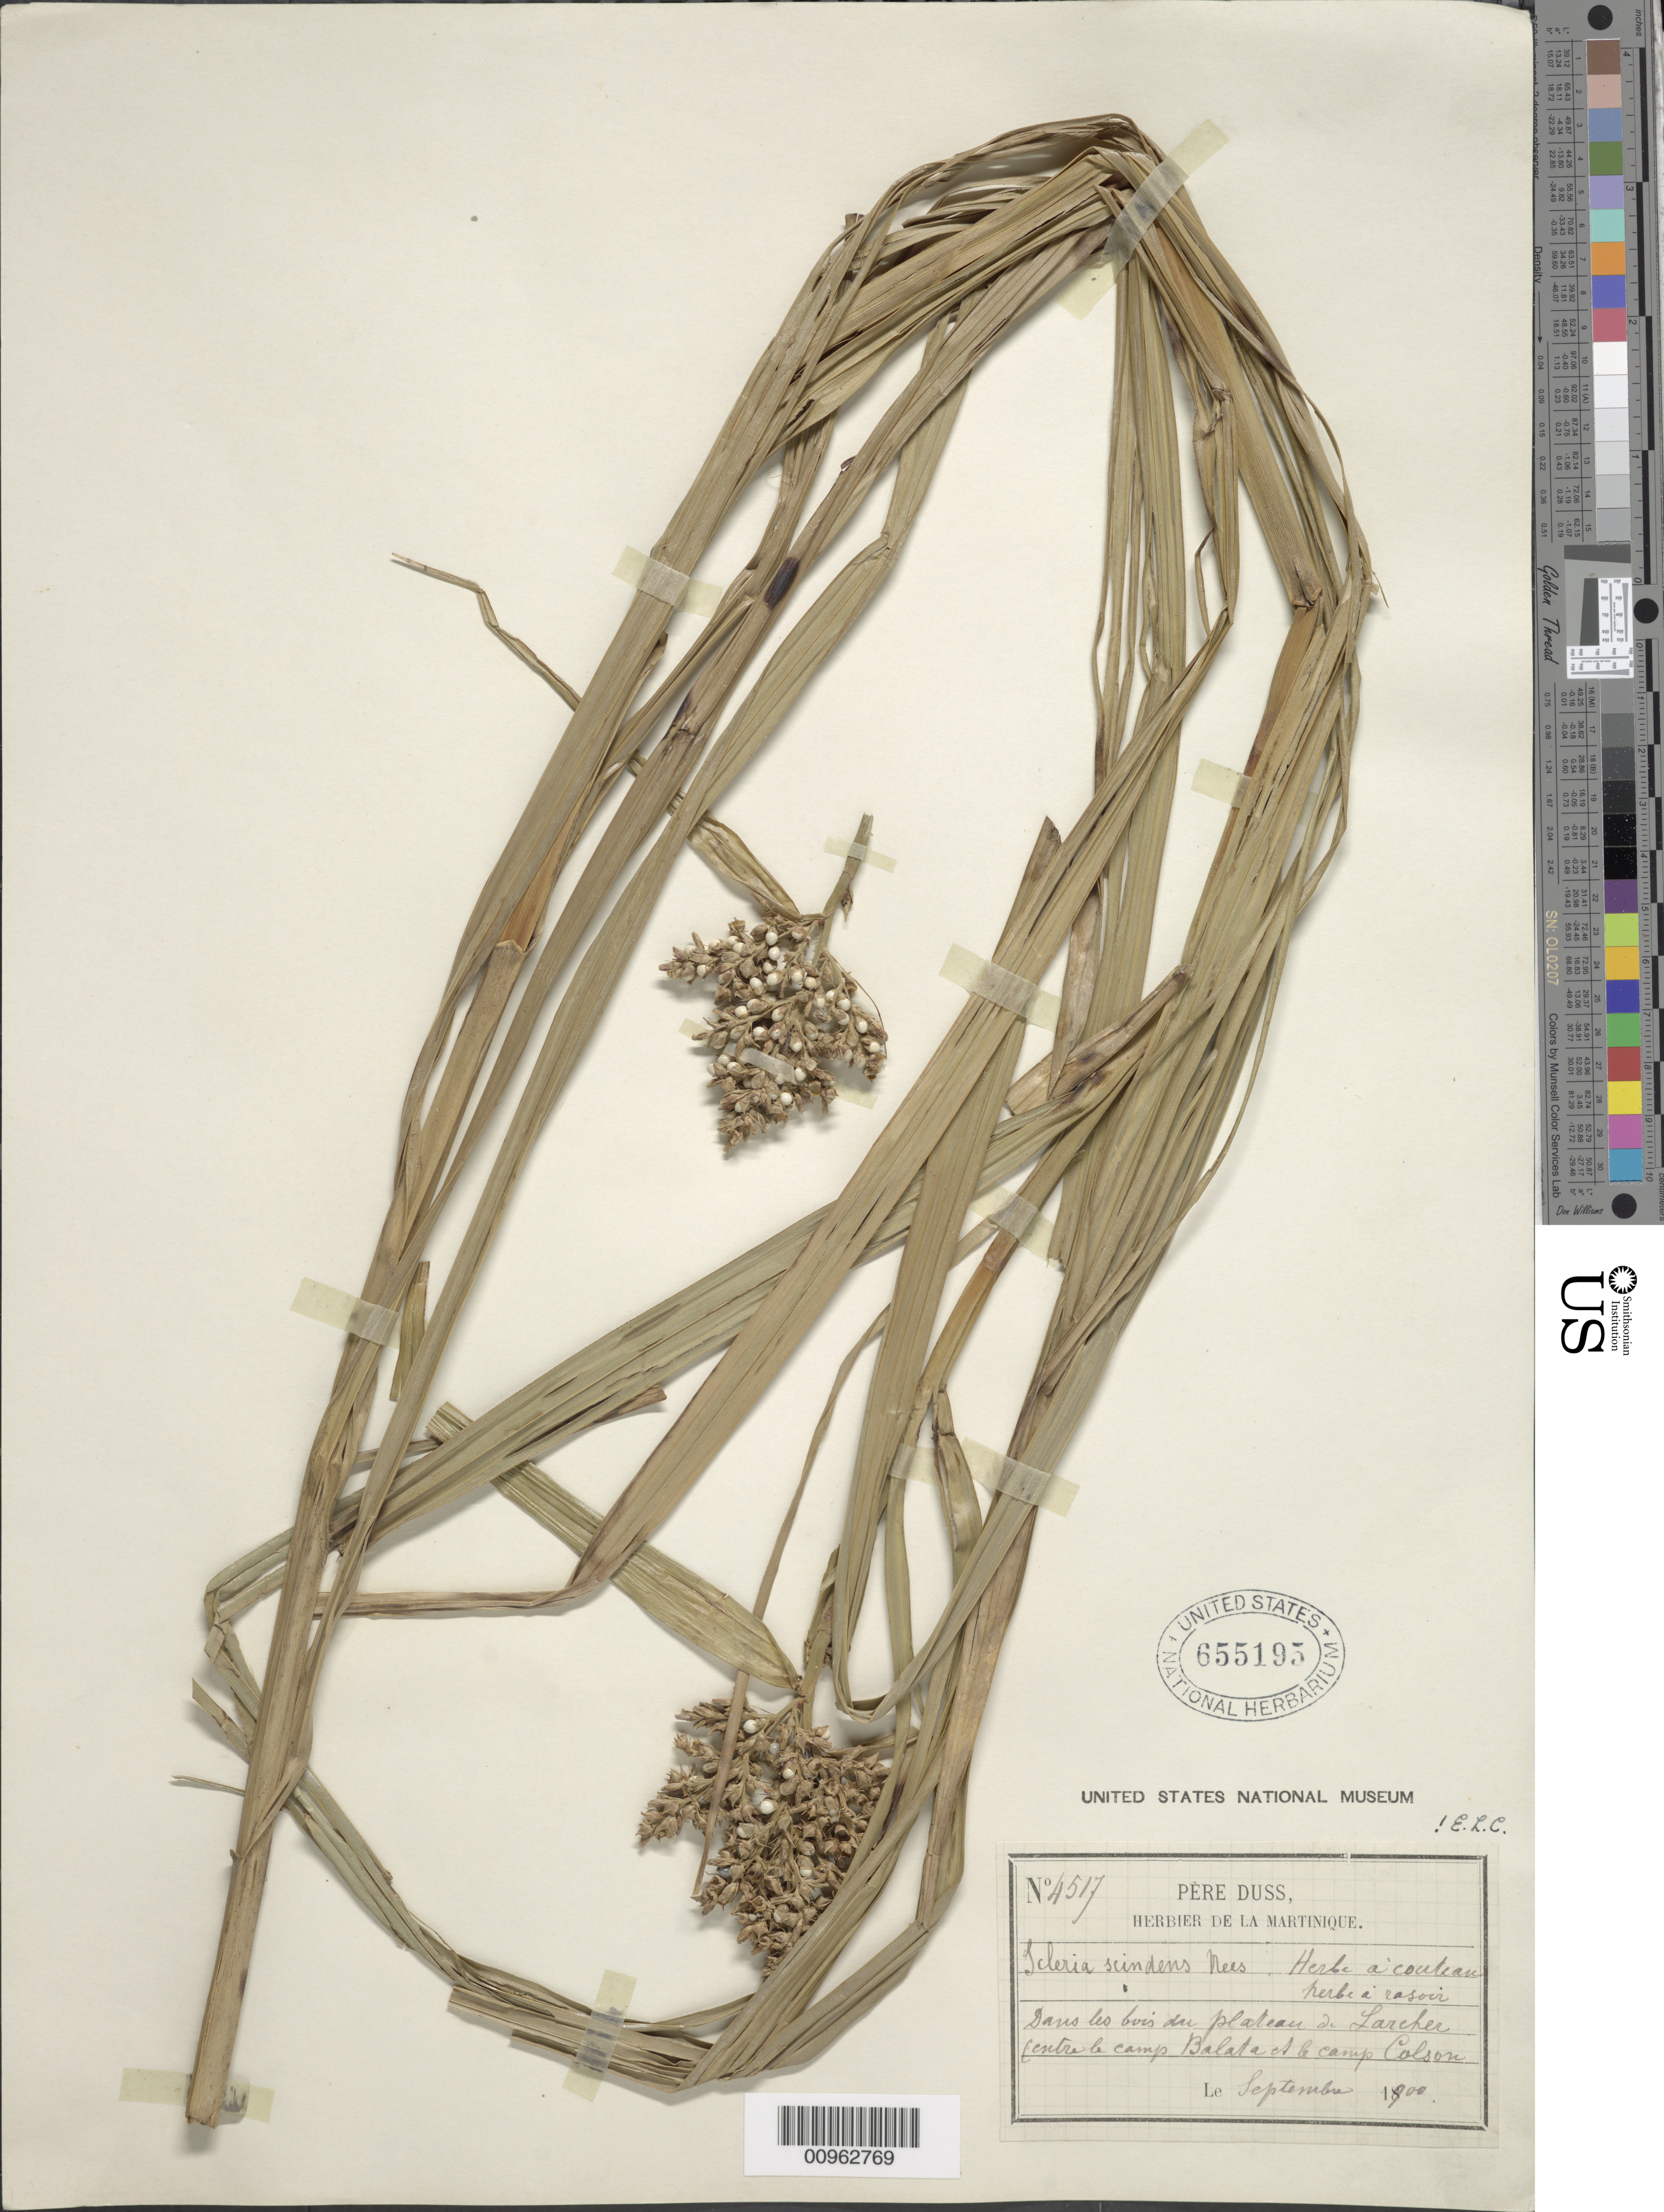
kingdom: Plantae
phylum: Tracheophyta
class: Liliopsida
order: Poales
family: Cyperaceae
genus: Scleria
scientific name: Scleria chlorantha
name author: Boeckeler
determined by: Strong, Mark T., (BOT), Smithsonian Institution - National Museum of Natural History (UNITED STATES)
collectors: Père Duss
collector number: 4517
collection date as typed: Sep 1900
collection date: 1900-09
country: Martinique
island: Martinique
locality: de Larcher, centre le camp Balate et la camp Colsou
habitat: Dans les bois du plateau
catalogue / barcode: US 655195